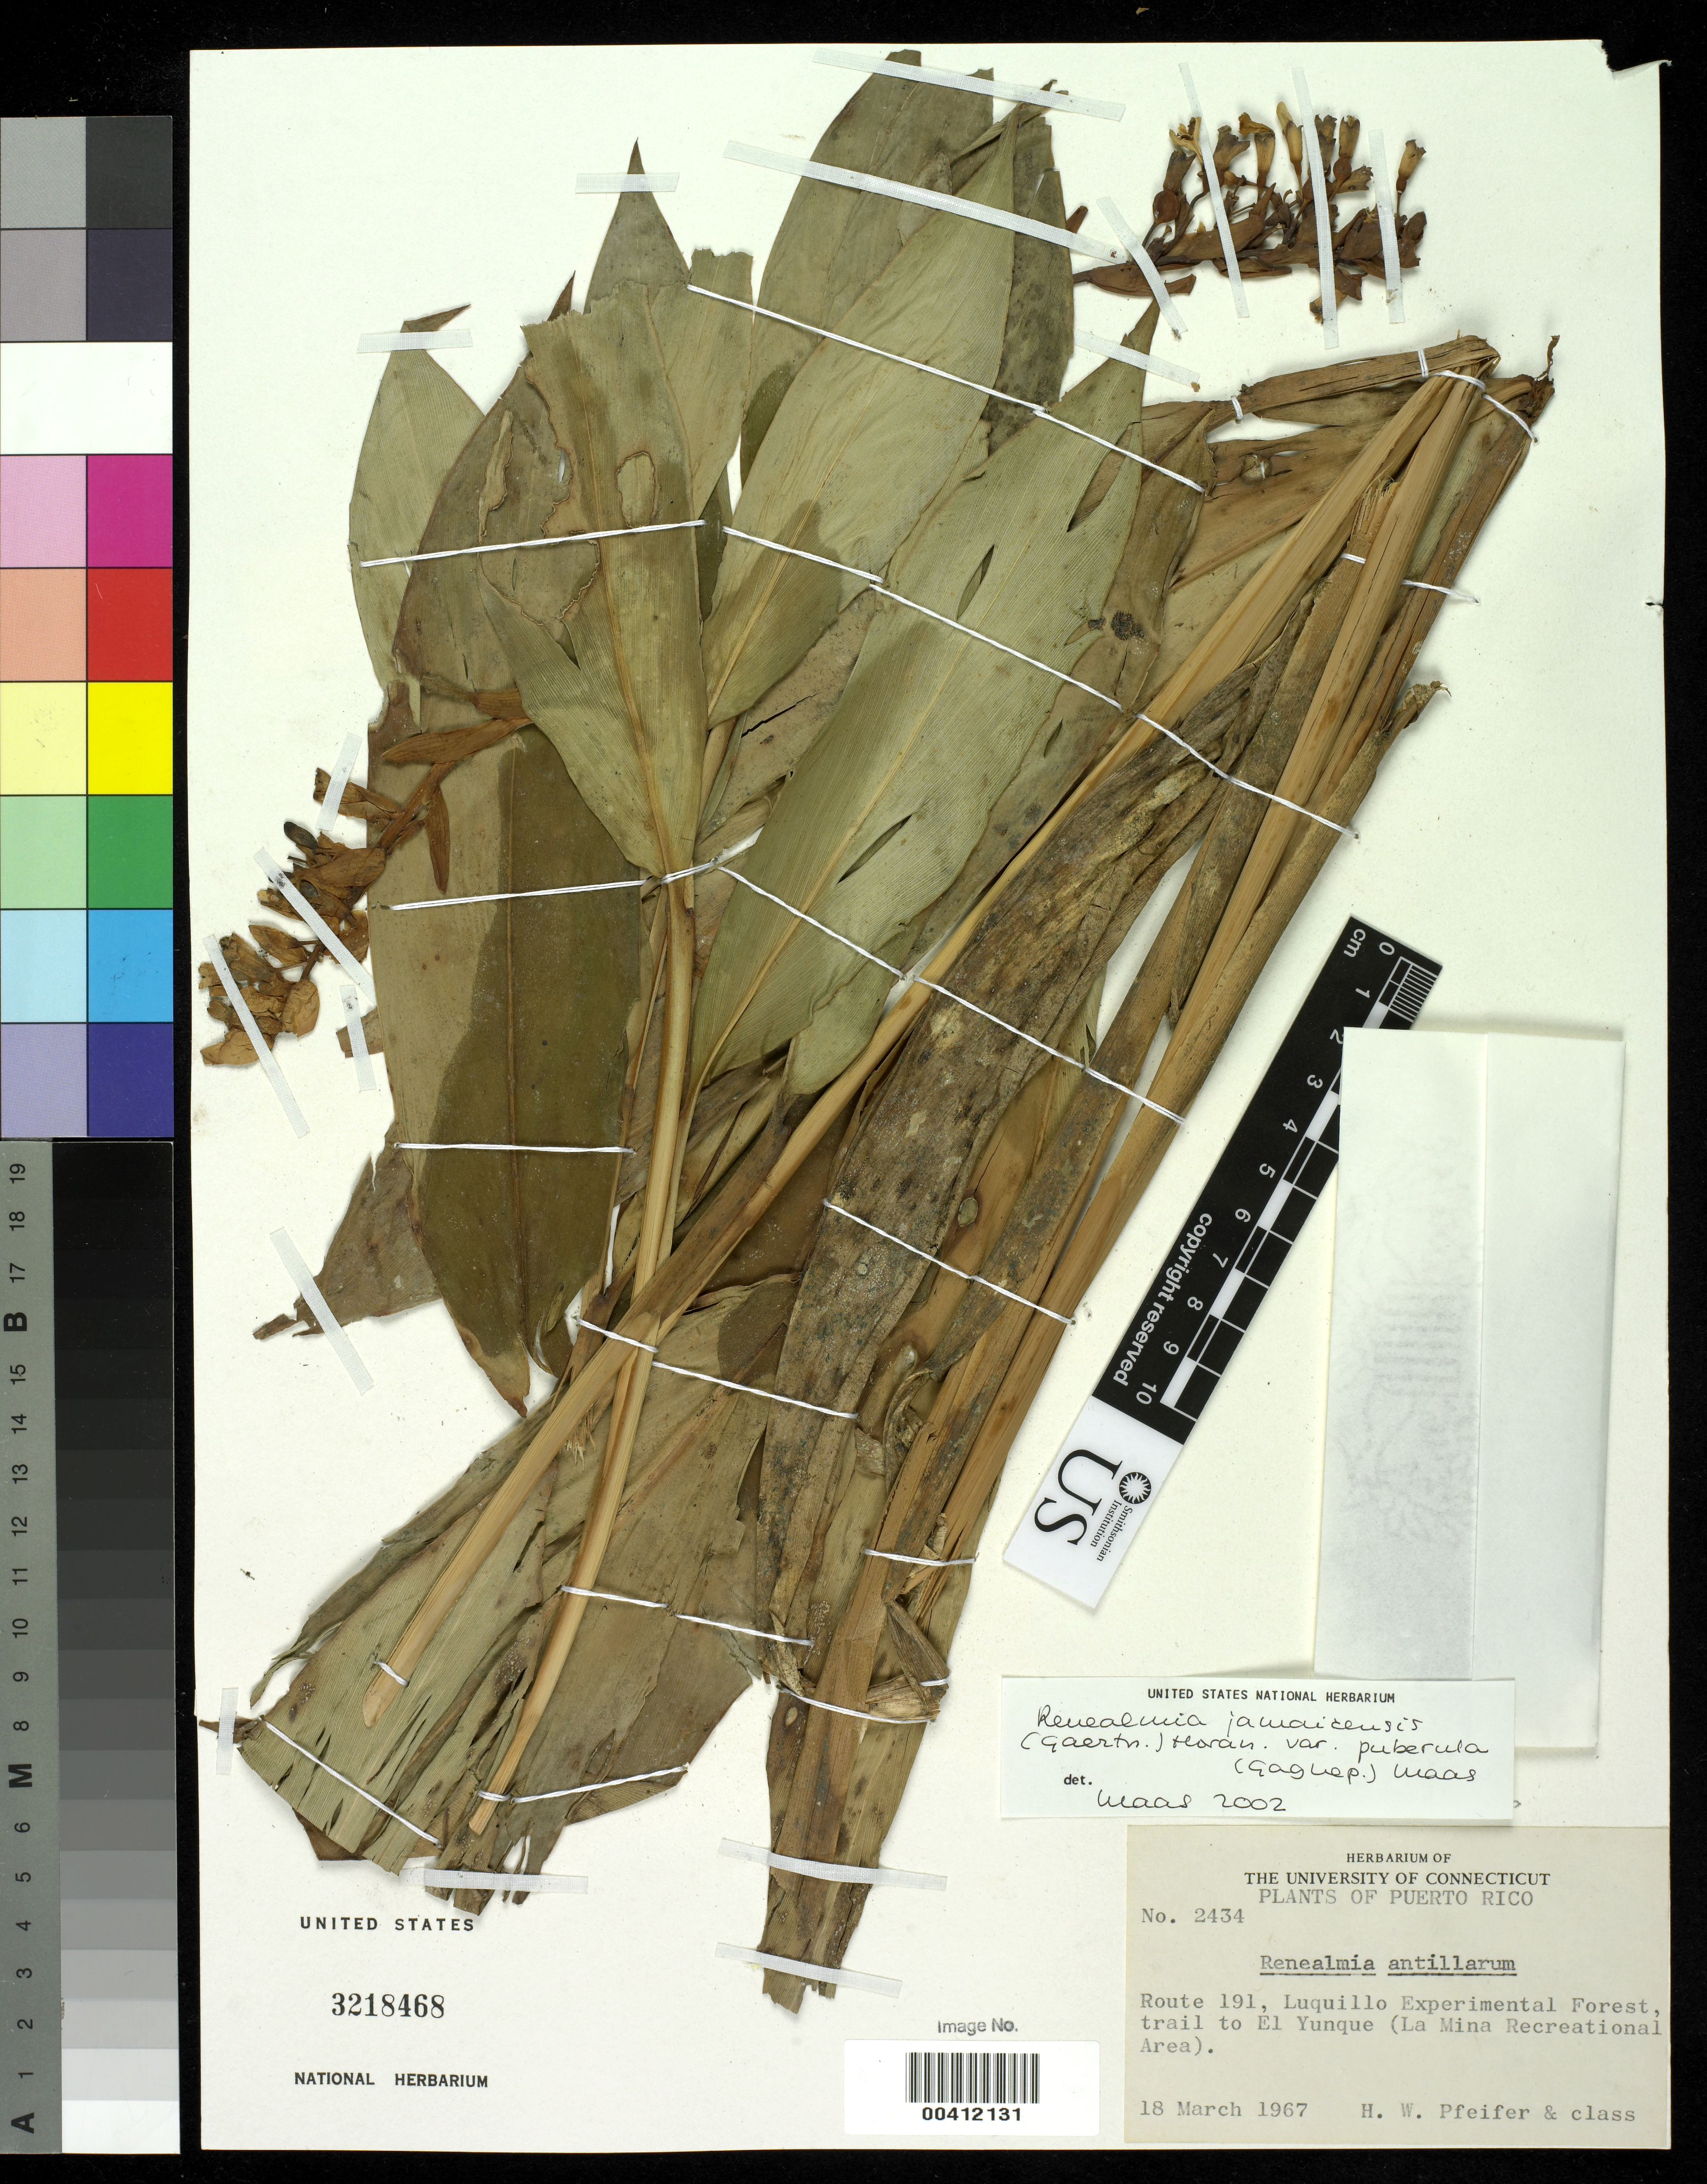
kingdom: Plantae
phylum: Tracheophyta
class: Liliopsida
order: Zingiberales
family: Zingiberaceae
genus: Renealmia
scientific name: Renealmia jamaicensis var. puberula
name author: (Gagnep.) Maas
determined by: Maas, Paul J. M.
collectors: H. W. Pfeifer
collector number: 2434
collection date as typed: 18 Mar 1967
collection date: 1967-03-18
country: Puerto Rico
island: Greater Antilles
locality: Route 191 luquillo experimental forest, trail to el yunque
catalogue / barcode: US 3218468